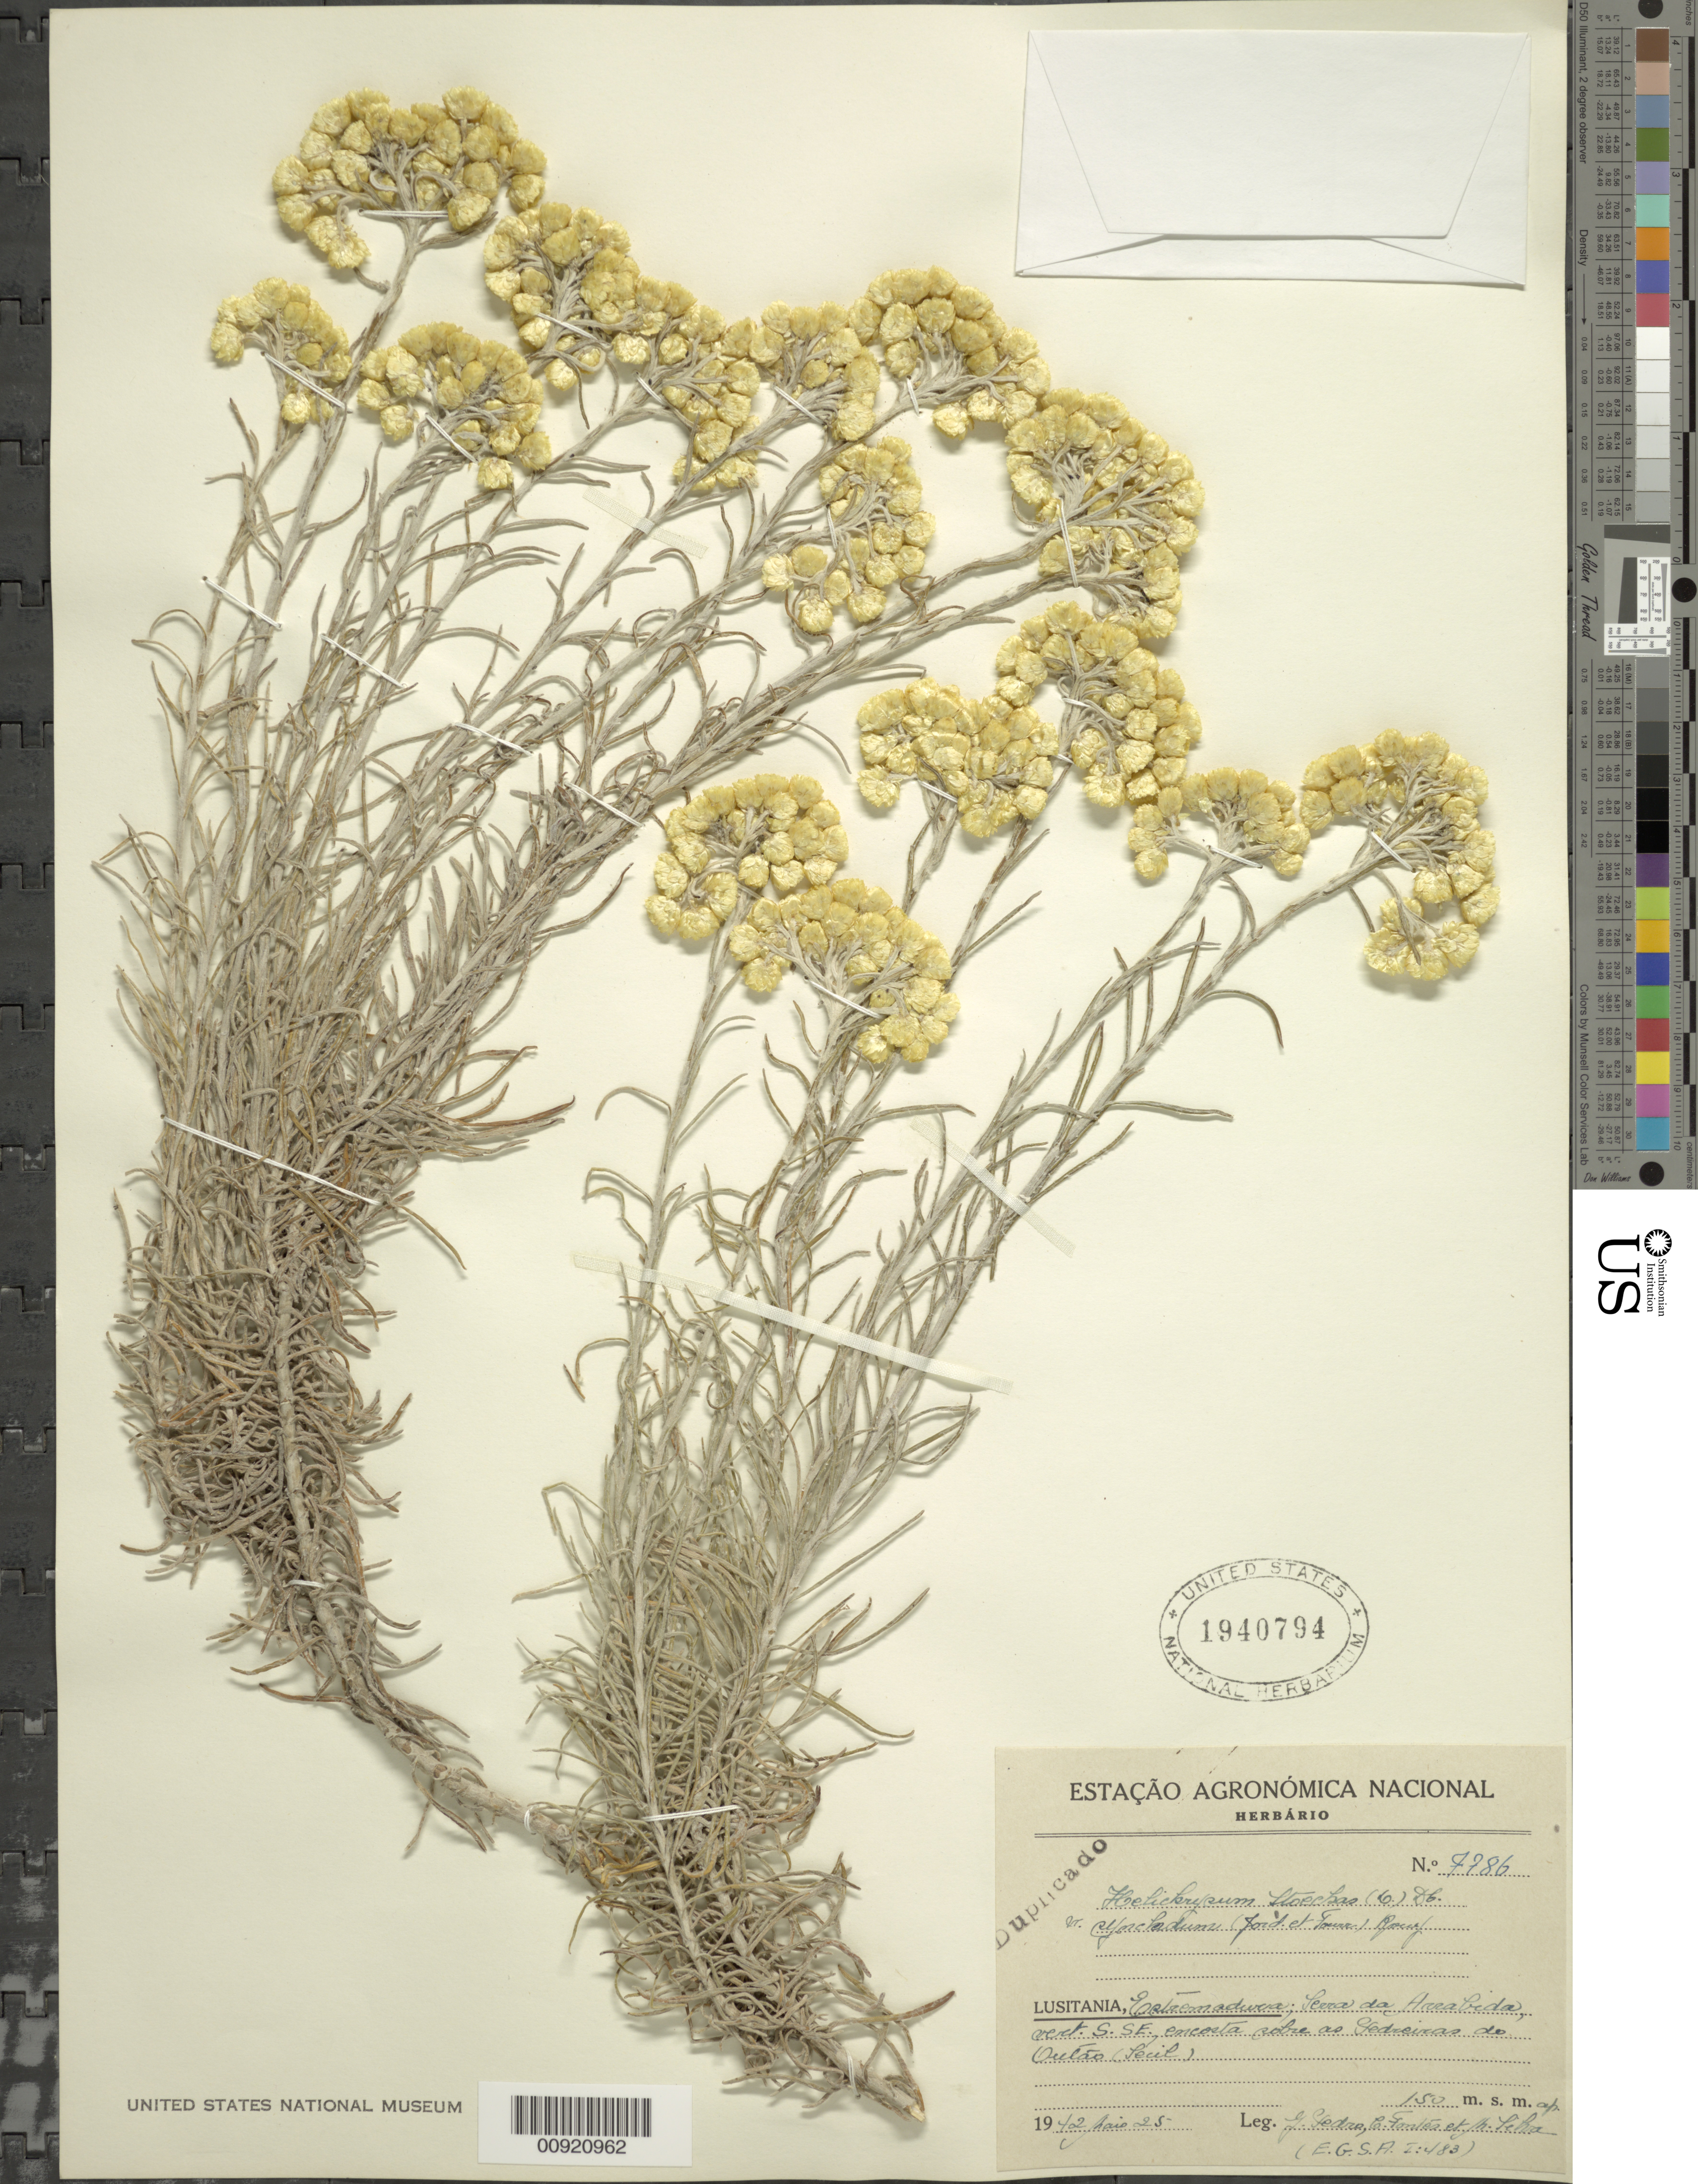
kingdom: Plantae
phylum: Tracheophyta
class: Magnoliopsida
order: Asterales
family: Asteraceae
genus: Helichrysum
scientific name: Helichrysum stoechas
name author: DC.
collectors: G. Gedro, C. Fontes & Tehra, H.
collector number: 9786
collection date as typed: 25 May 1912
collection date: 1912-05-25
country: Portugal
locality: Lusitania, Estremadura; Terra da Arabida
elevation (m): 150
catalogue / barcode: US 1940794